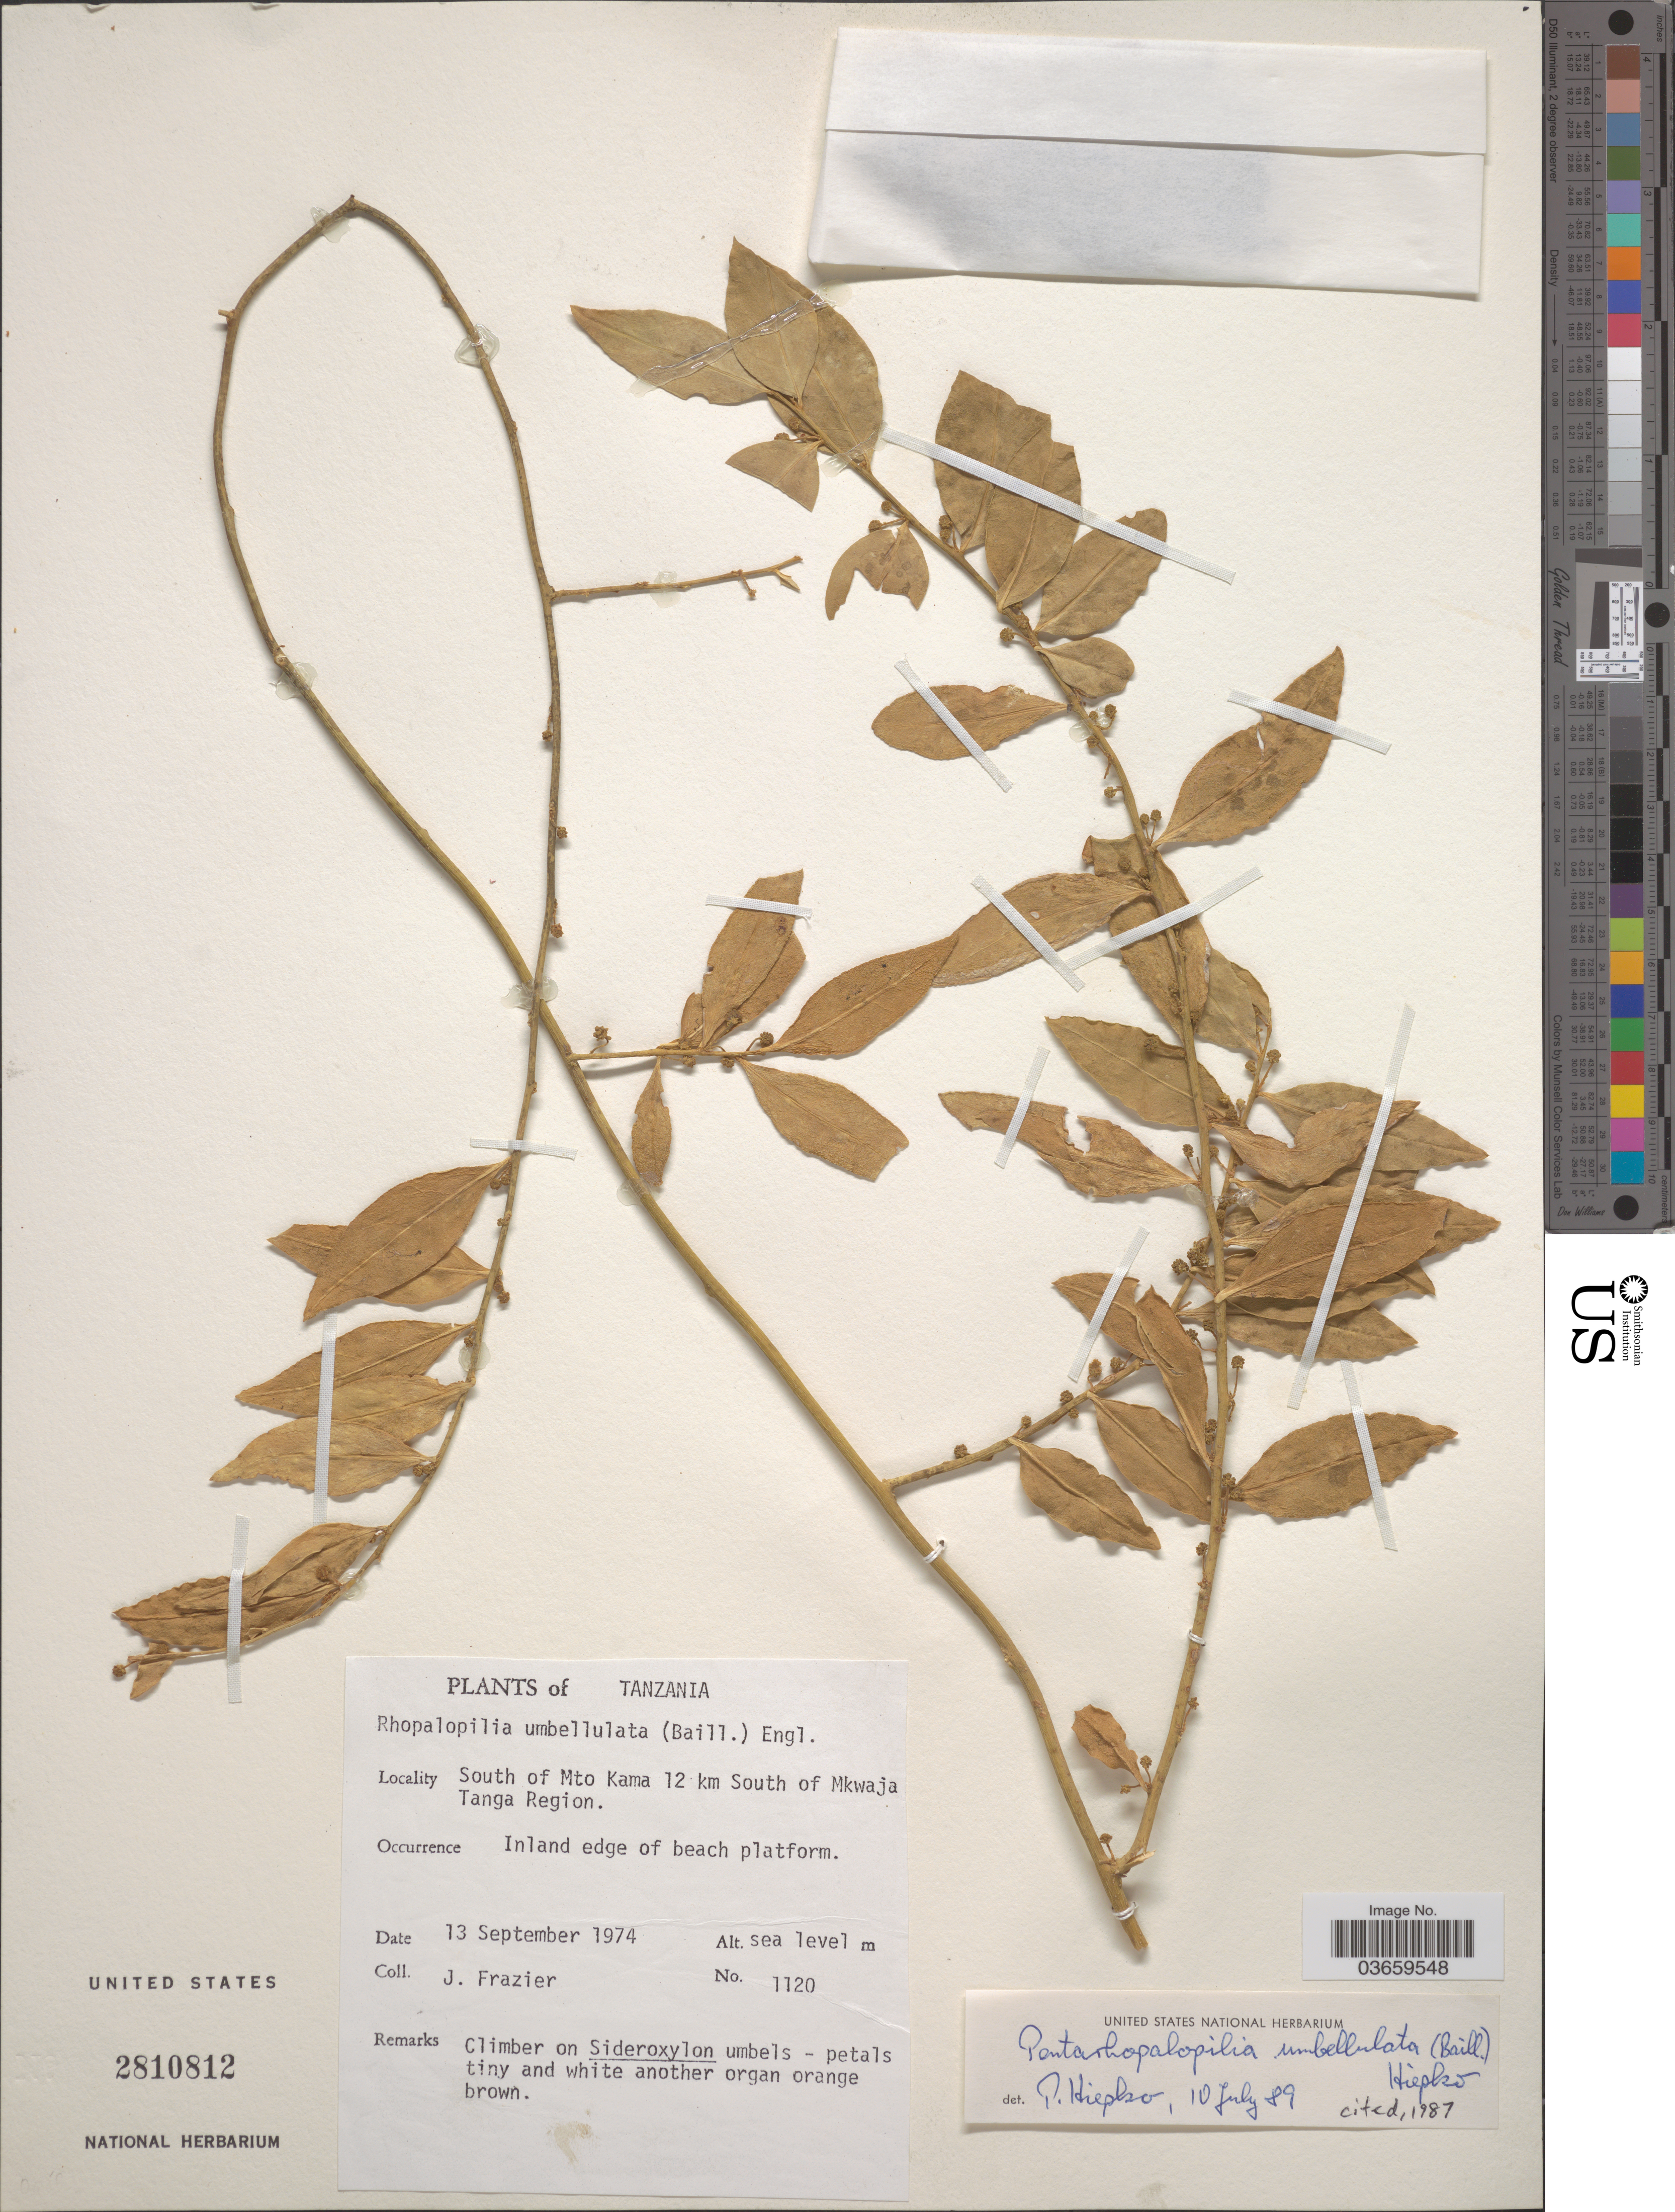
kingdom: Plantae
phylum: Tracheophyta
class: Magnoliopsida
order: Santalales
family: Opiliaceae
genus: Pentarhopalopilia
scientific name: Pentarhopalopilia umbellulata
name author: (Baill.) Hiepko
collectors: J. Frazier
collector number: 1120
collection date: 1974-09-13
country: Tanzania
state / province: Tanga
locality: South of Mto Kama 12 km South of Mkwaja Tanga Region.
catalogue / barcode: US 2810812